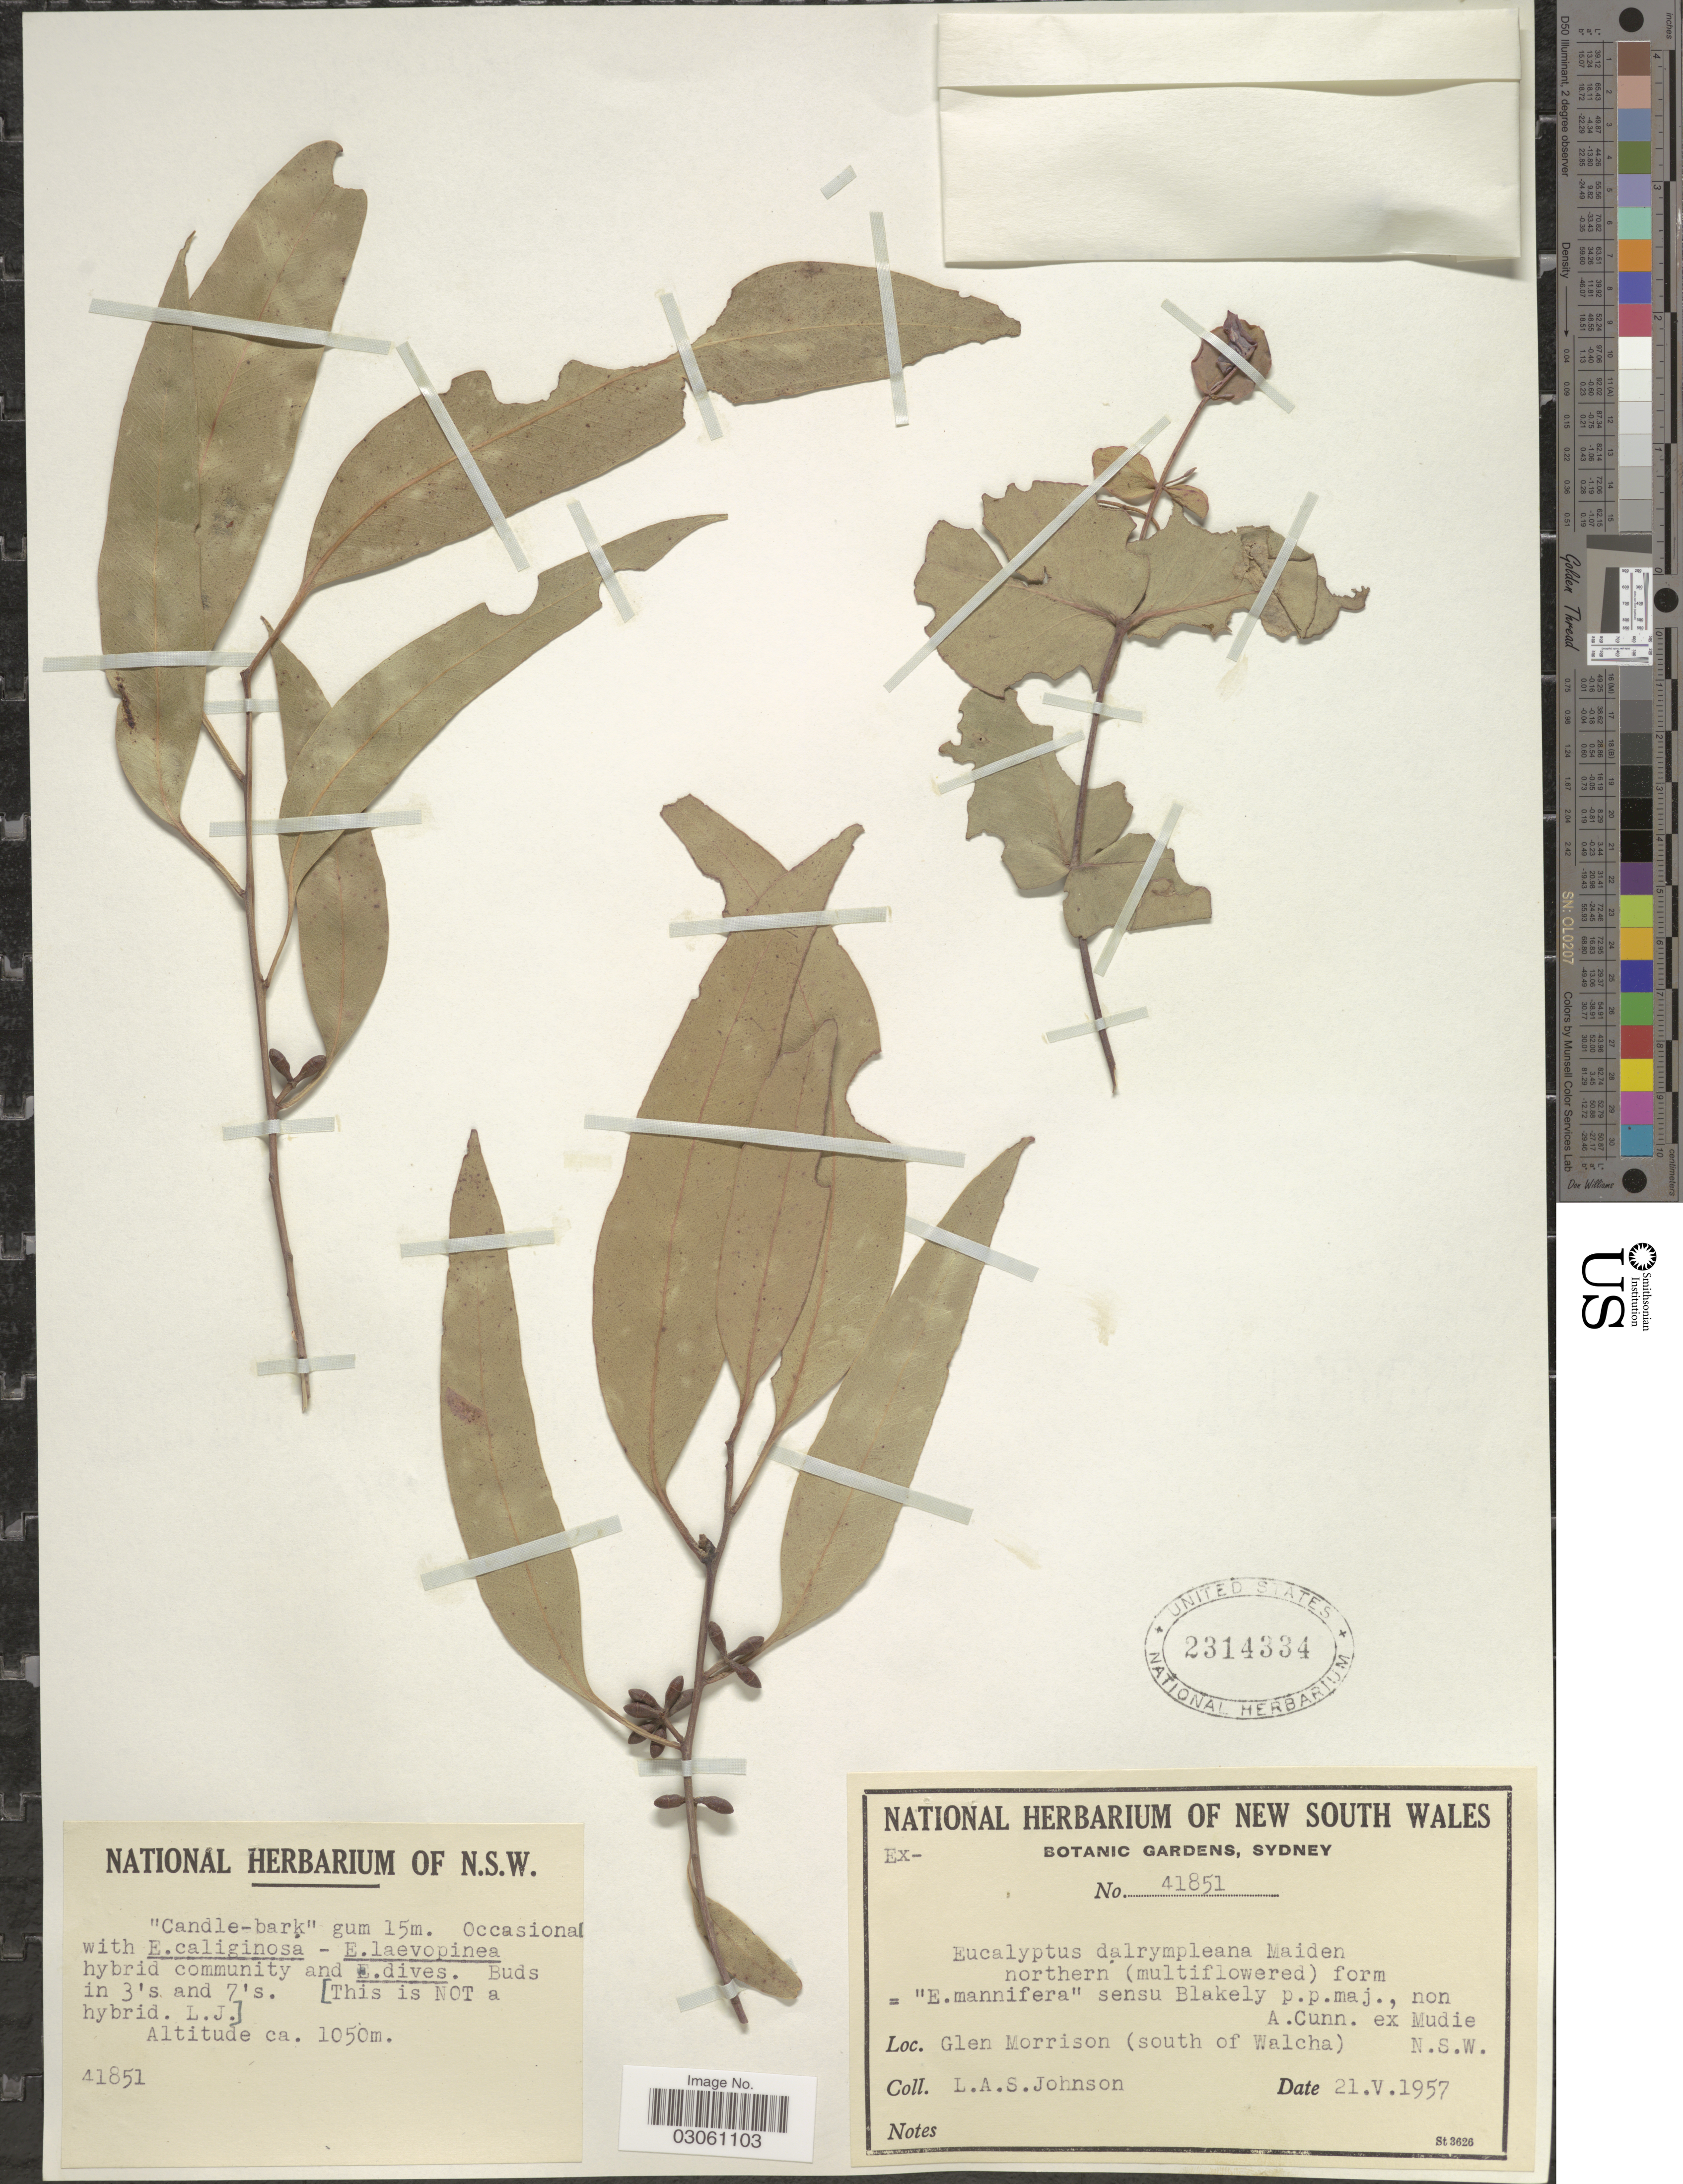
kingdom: Plantae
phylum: Tracheophyta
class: Magnoliopsida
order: Myrtales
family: Myrtaceae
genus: Eucalyptus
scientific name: Eucalyptus dalrympleana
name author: Maiden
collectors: L. A. S. Johnson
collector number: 41851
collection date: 1957-05-21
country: Australia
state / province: New South Wales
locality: Glen Morrison (south of Walcha).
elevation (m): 1050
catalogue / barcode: US 2314334